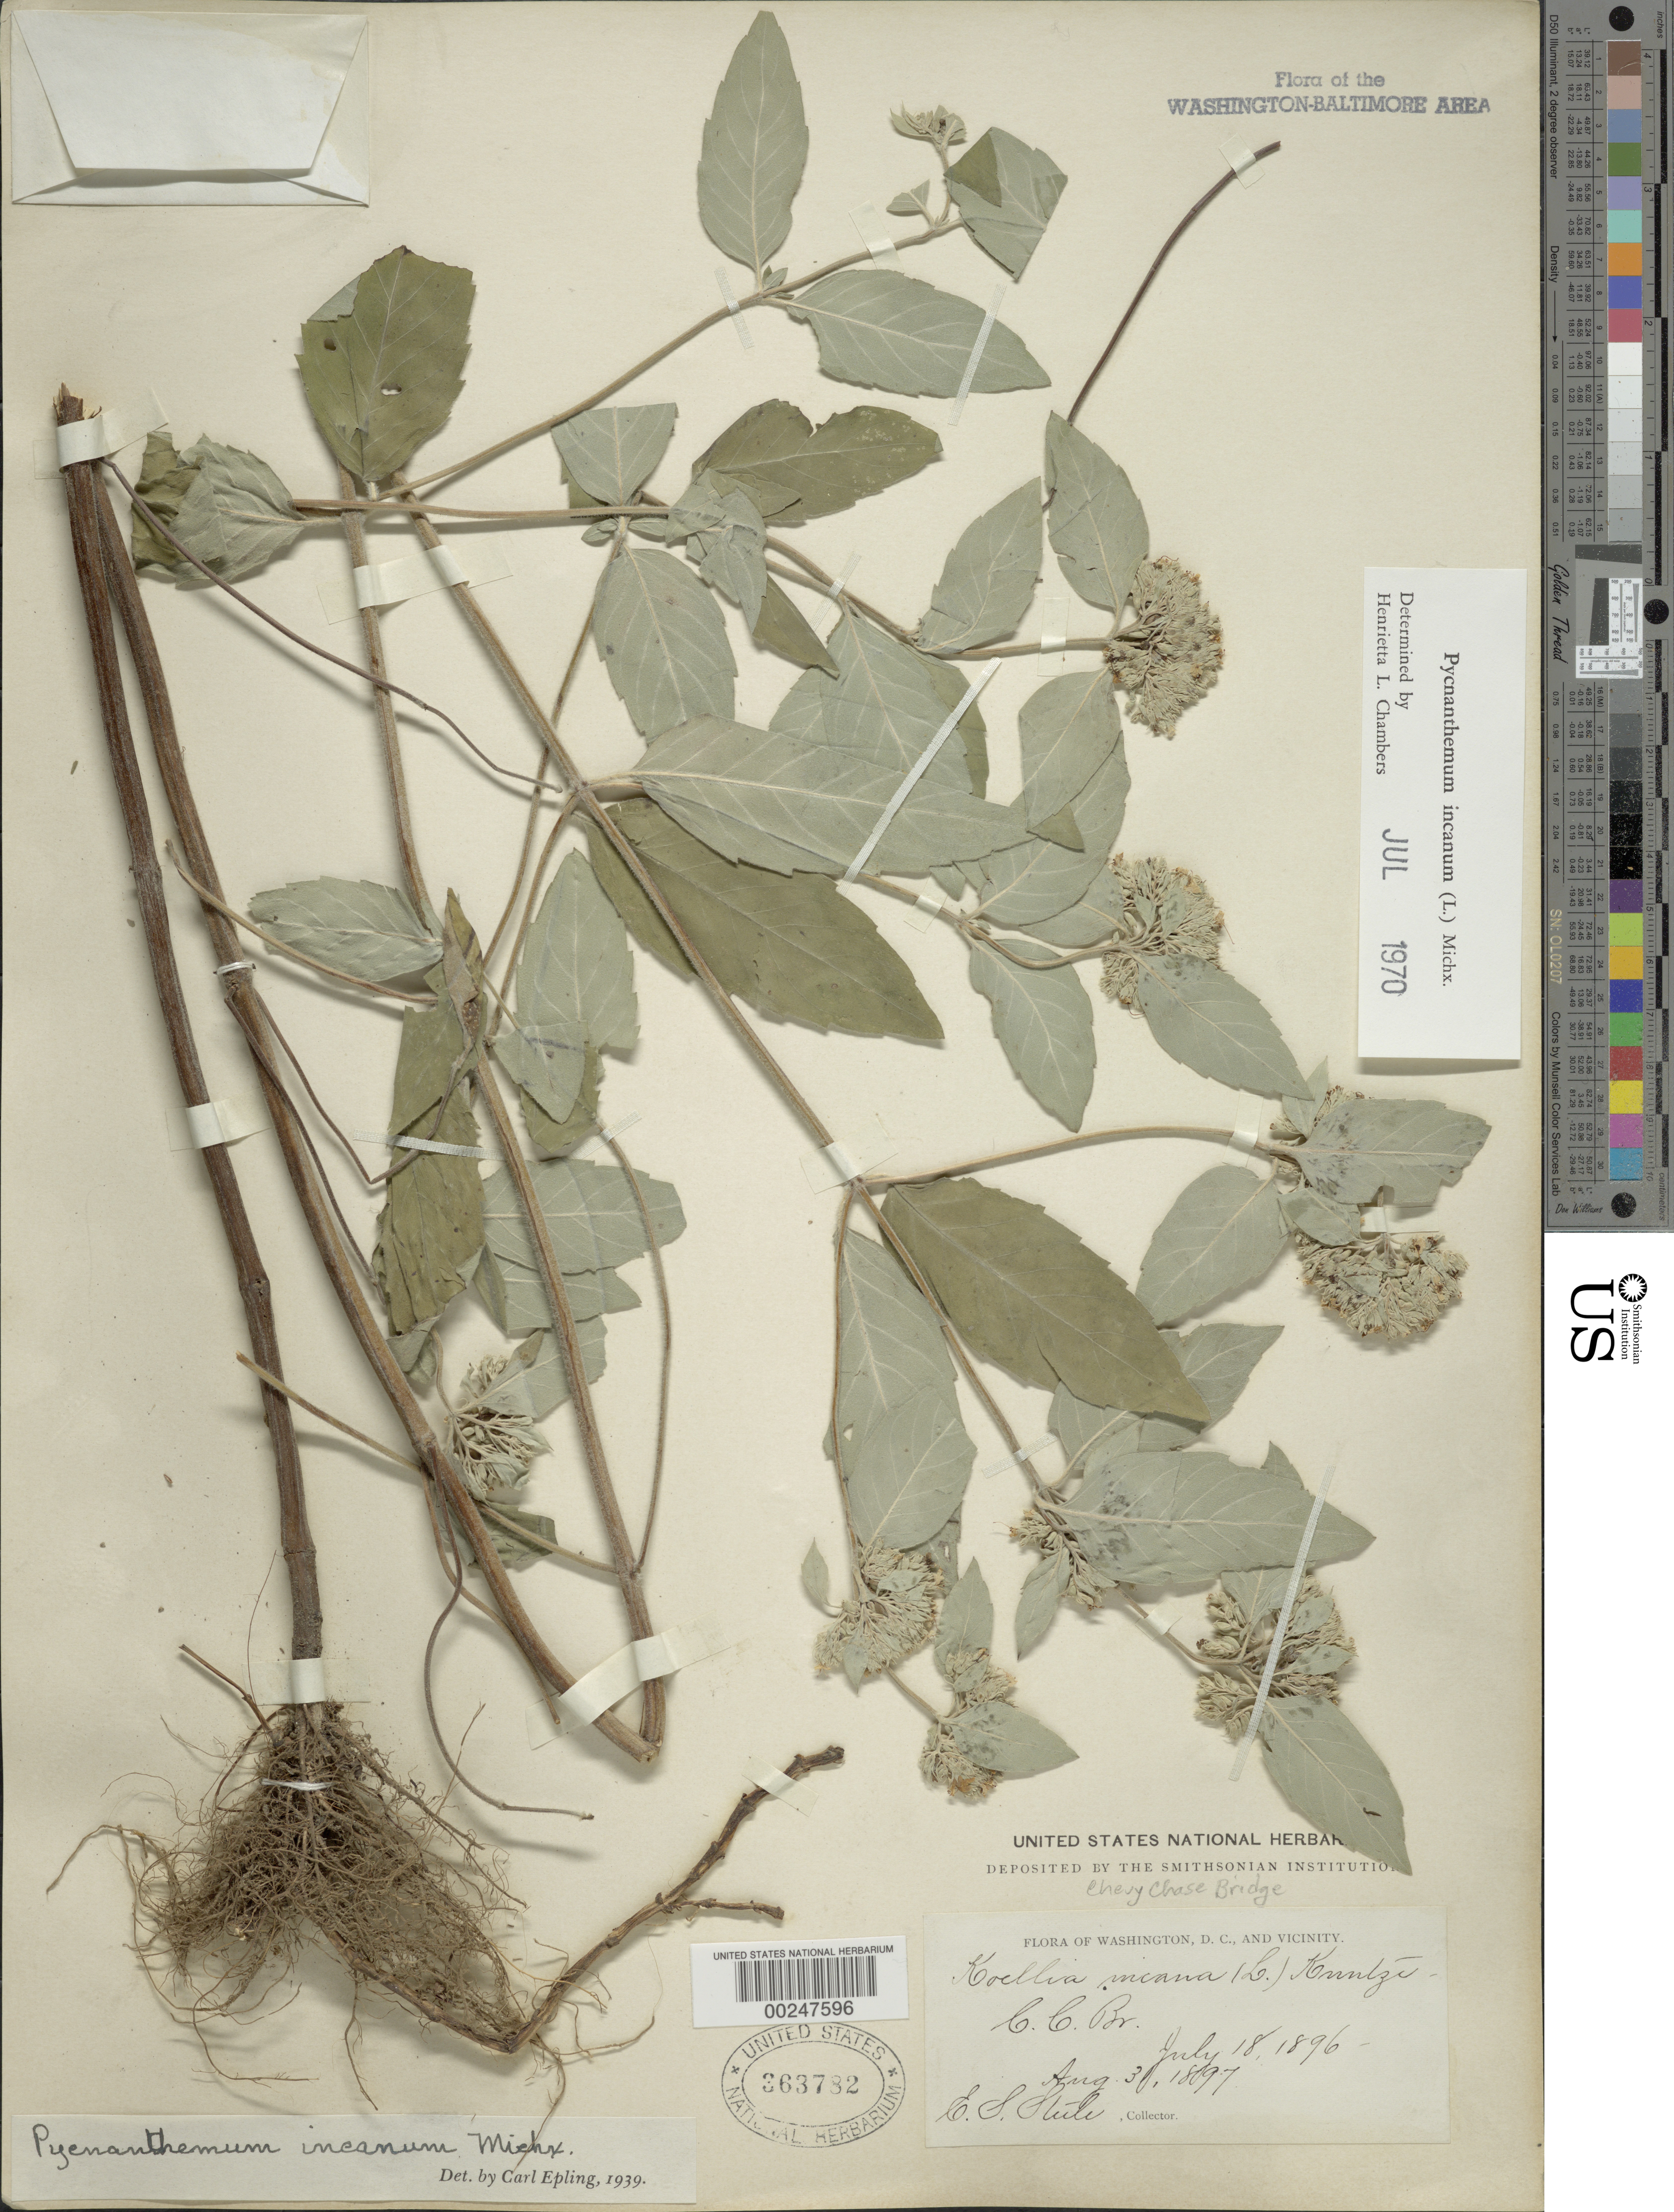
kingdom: Plantae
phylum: Tracheophyta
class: Magnoliopsida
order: Lamiales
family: Lamiaceae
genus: Pycnanthemum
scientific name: Pycnanthemum incanum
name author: (L.) Michx.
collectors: E. Steele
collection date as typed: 18 Jul 1896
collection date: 1896-07-18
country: United States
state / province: Maryland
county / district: Montgomery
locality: Chevy Chase Bridge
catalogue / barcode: US 363782